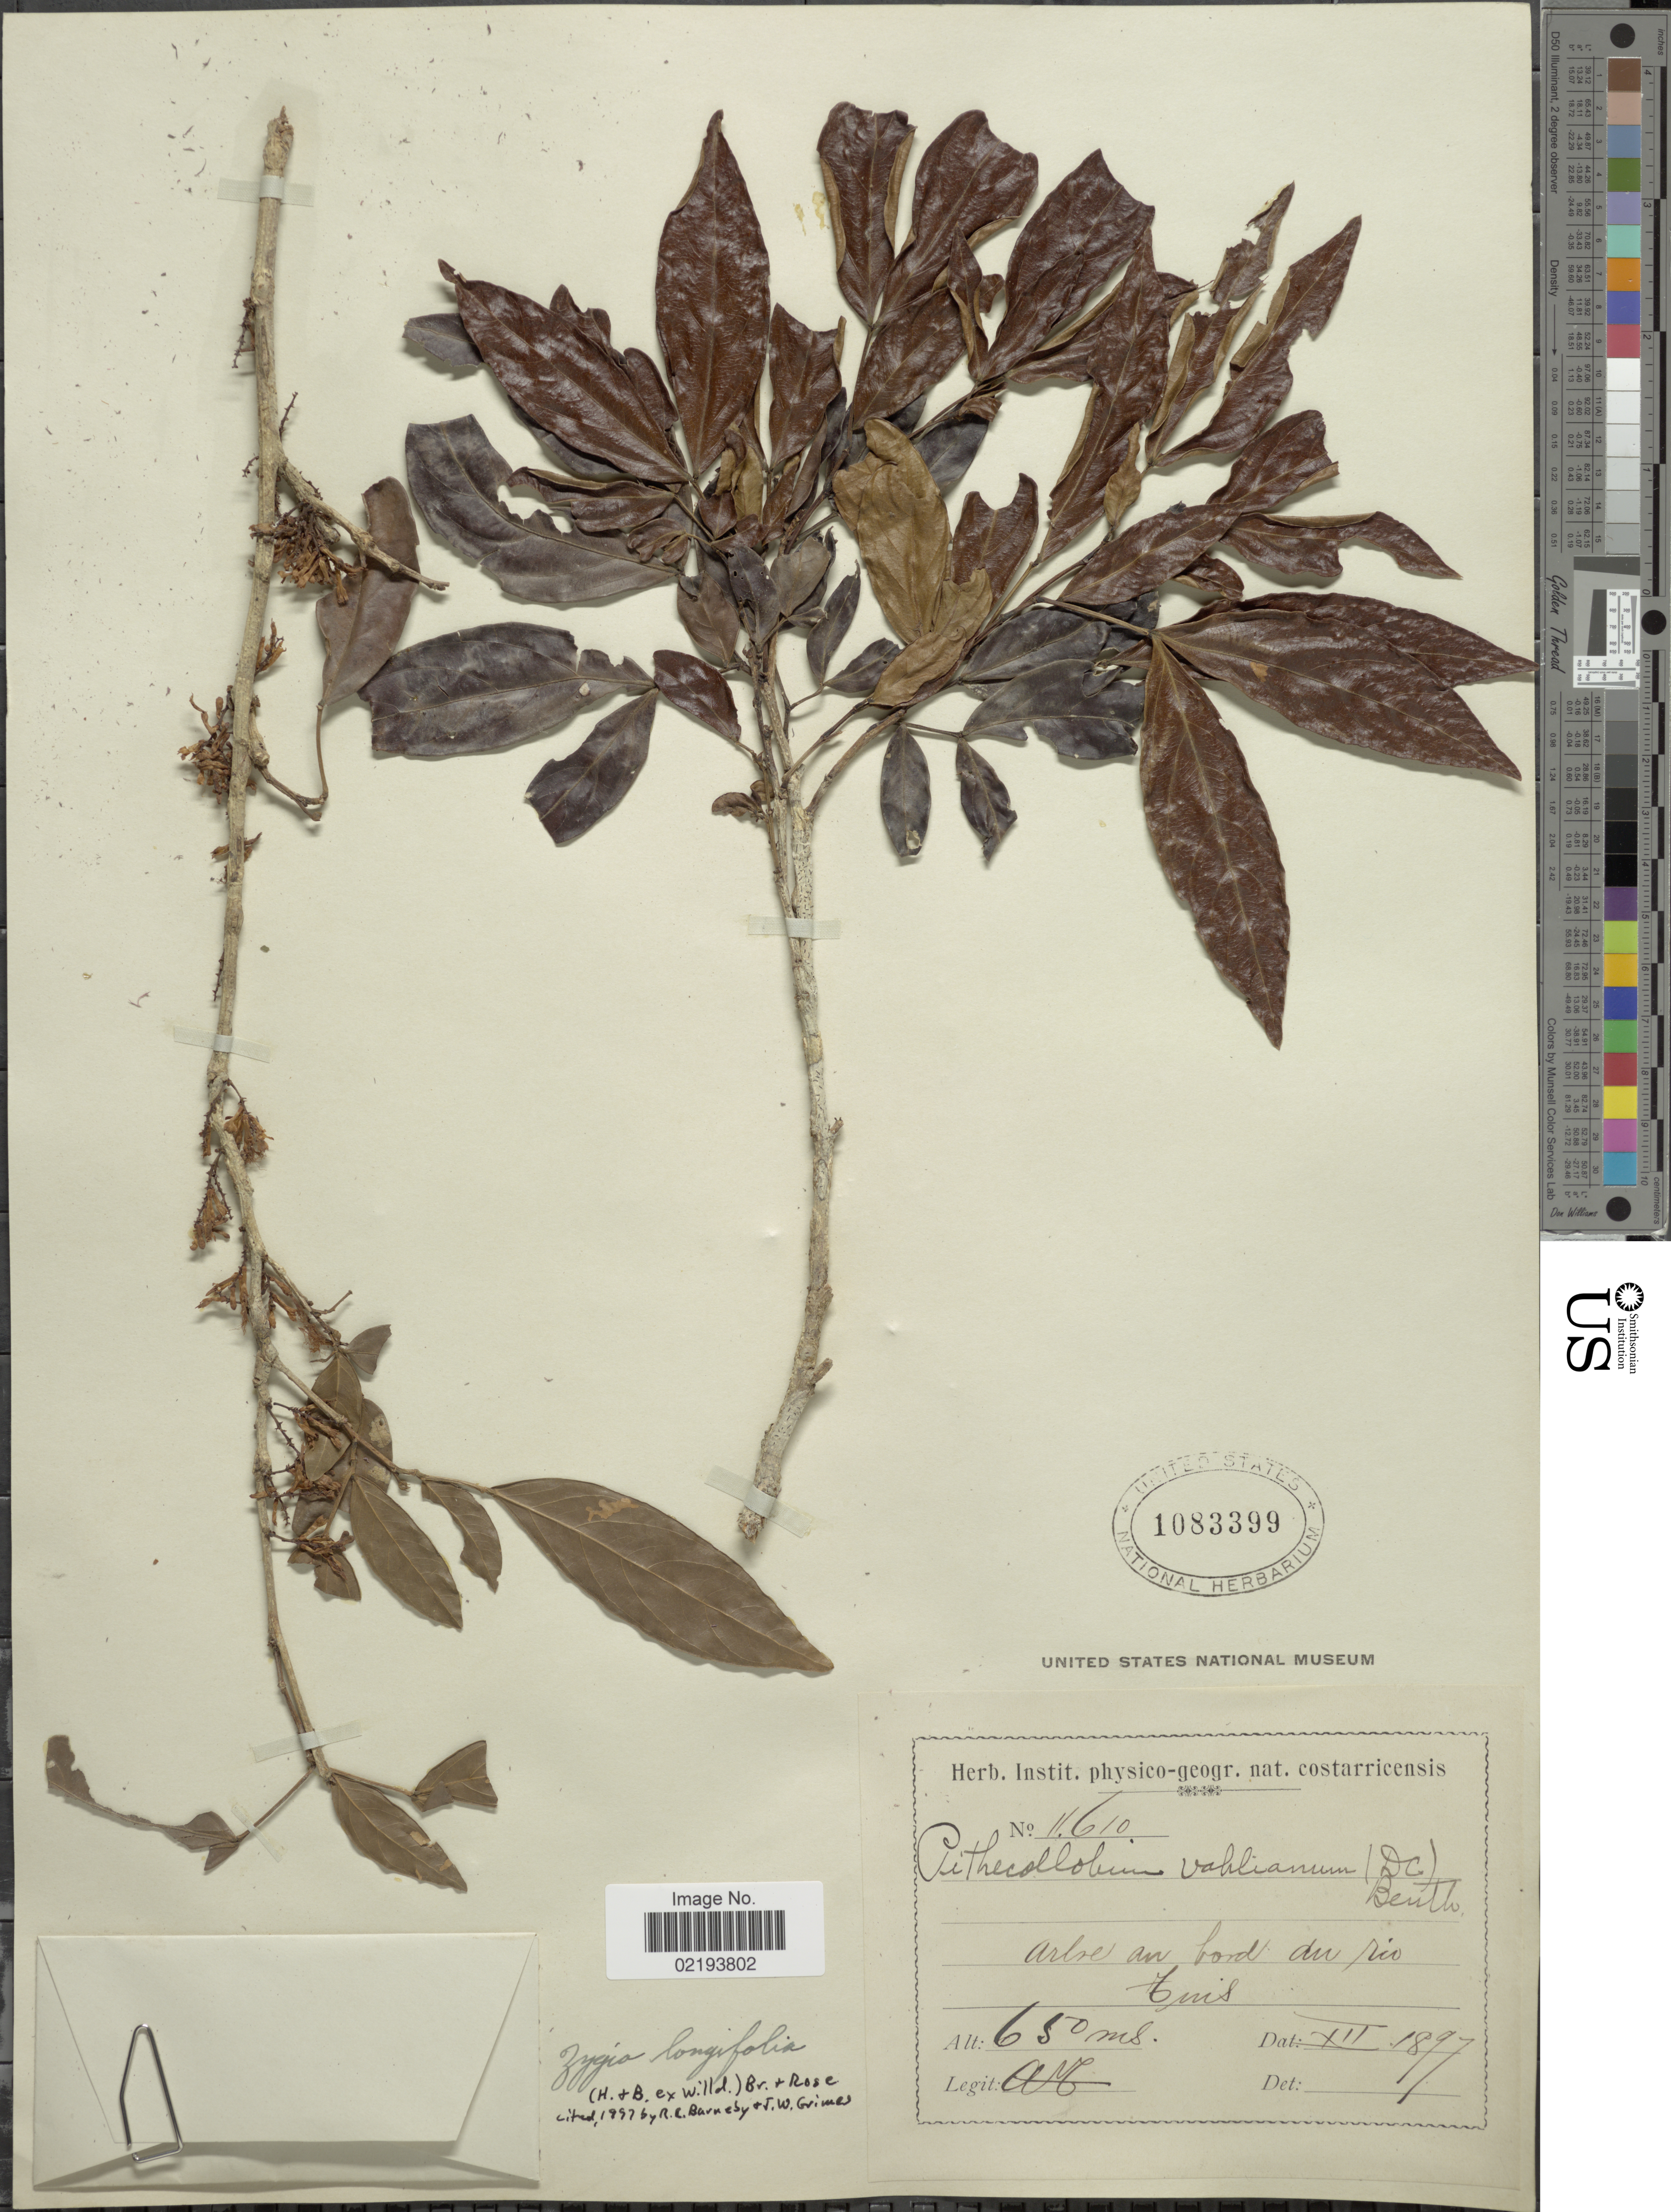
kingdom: Plantae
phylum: Tracheophyta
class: Magnoliopsida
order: Fabales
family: Fabaceae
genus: Zygia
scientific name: Zygia longifolia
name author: (Willd.) Britton & Rose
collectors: A. Tonduz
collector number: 11610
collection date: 1897-12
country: Costa Rica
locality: Arbre au bord du rio Tuis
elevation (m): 650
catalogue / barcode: US 1083399